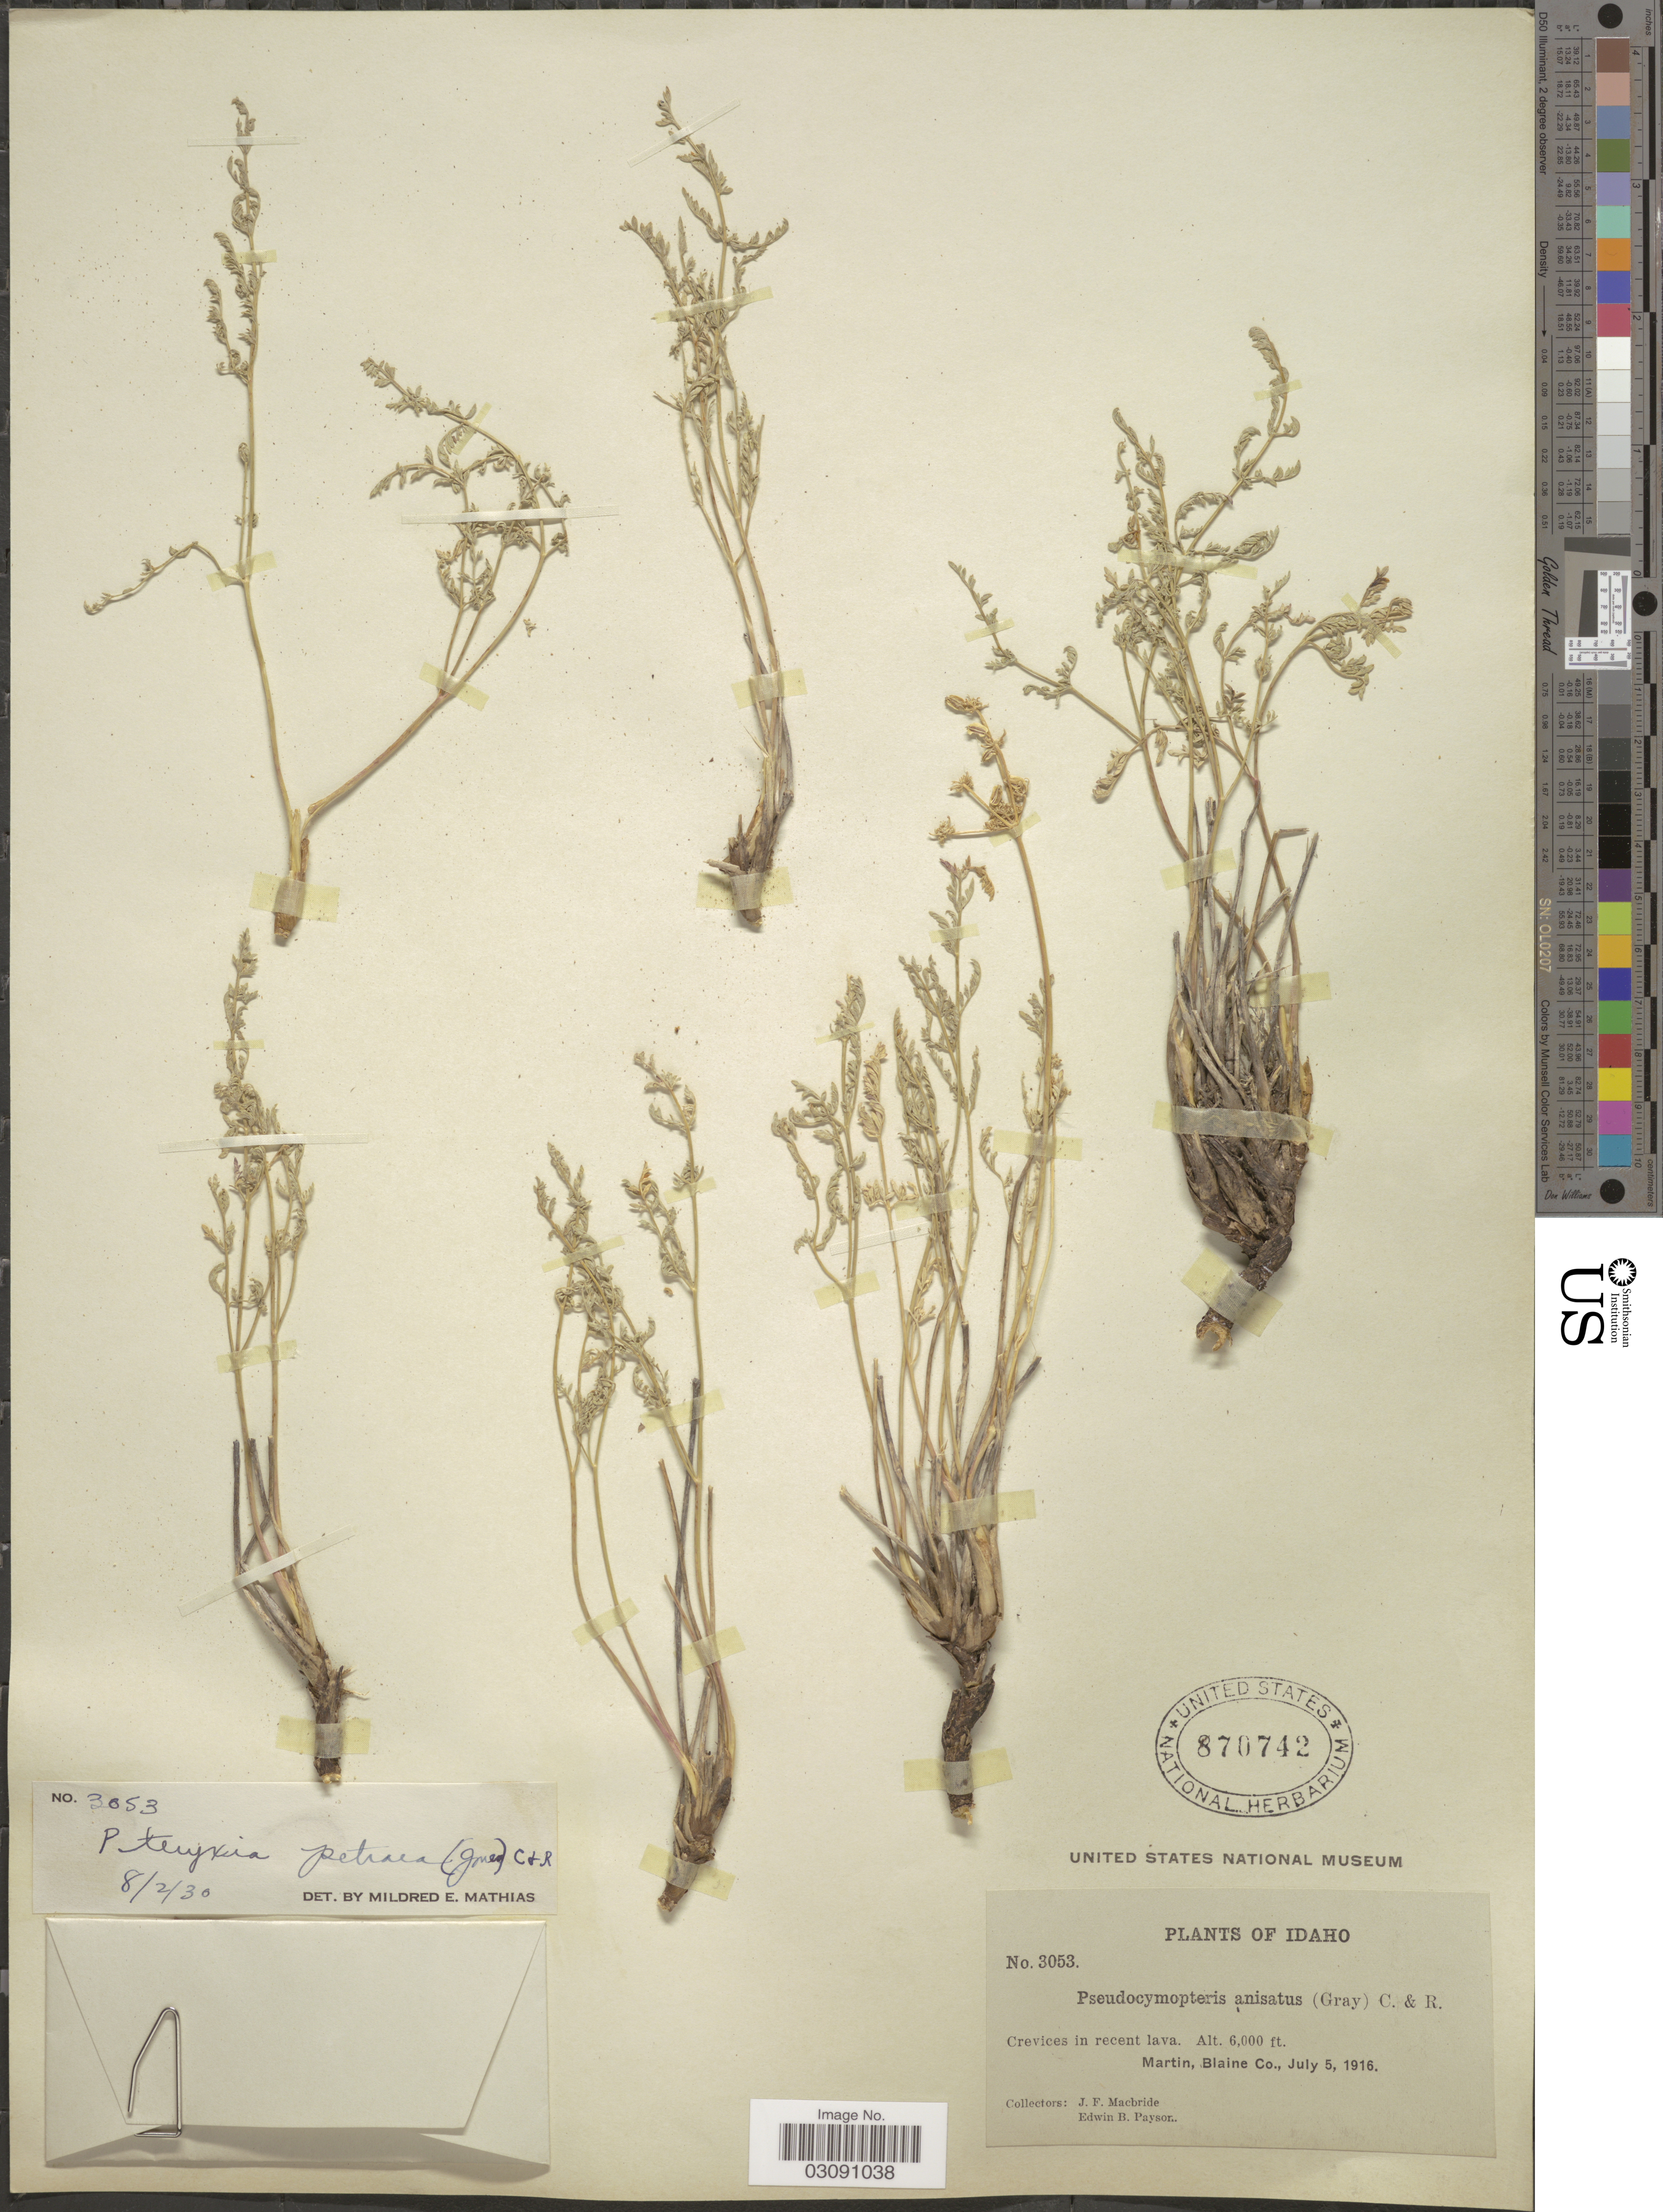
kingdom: Plantae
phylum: Tracheophyta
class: Magnoliopsida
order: Apiales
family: Apiaceae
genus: Pteryxia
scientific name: Pteryxia petraea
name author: (M.E. Jones) J.M. Coult. & Rose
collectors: J. F. Macbride & E. B. Payson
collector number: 3053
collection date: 1916-07-05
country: United States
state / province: Idaho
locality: Martin, Blaine Co.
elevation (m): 1829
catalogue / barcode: US 870742